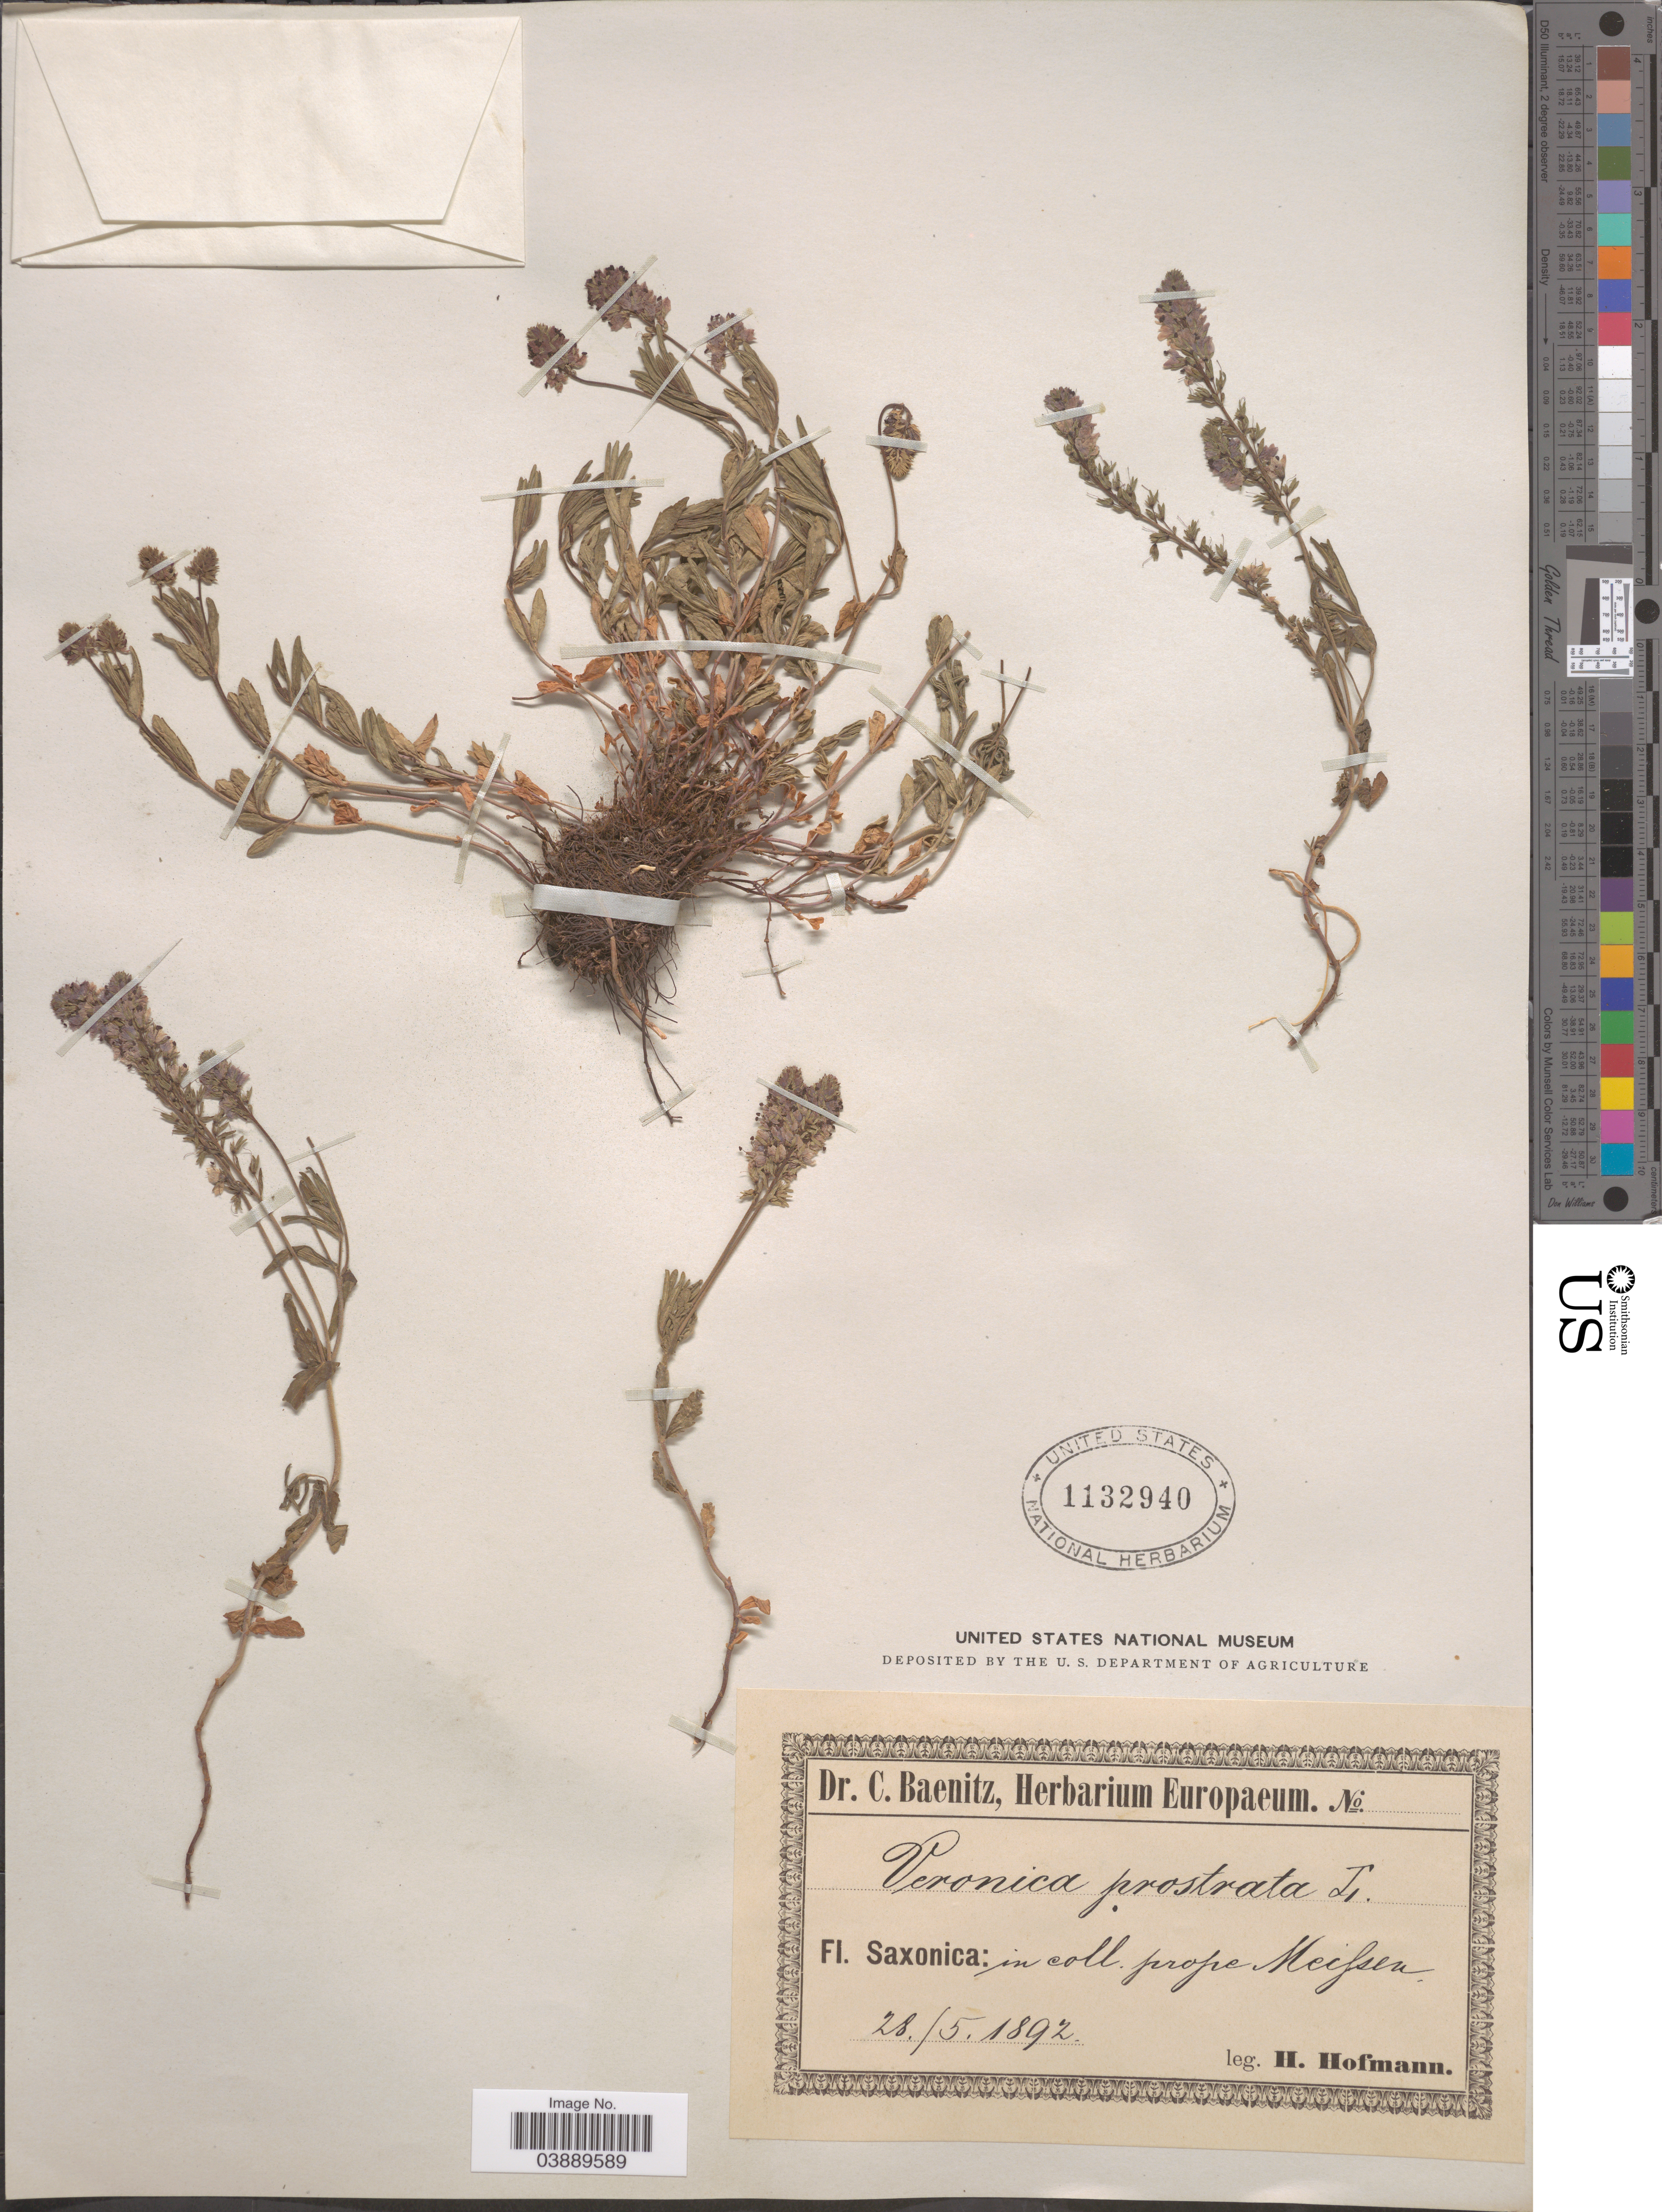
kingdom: Plantae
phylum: Tracheophyta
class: Magnoliopsida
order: Lamiales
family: Plantaginaceae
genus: Veronica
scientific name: Veronica prostrata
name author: L.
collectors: H. Hofmann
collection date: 1892-05-28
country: Germany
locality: Saxonica: in coll. prope Meissen.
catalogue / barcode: US 1132940